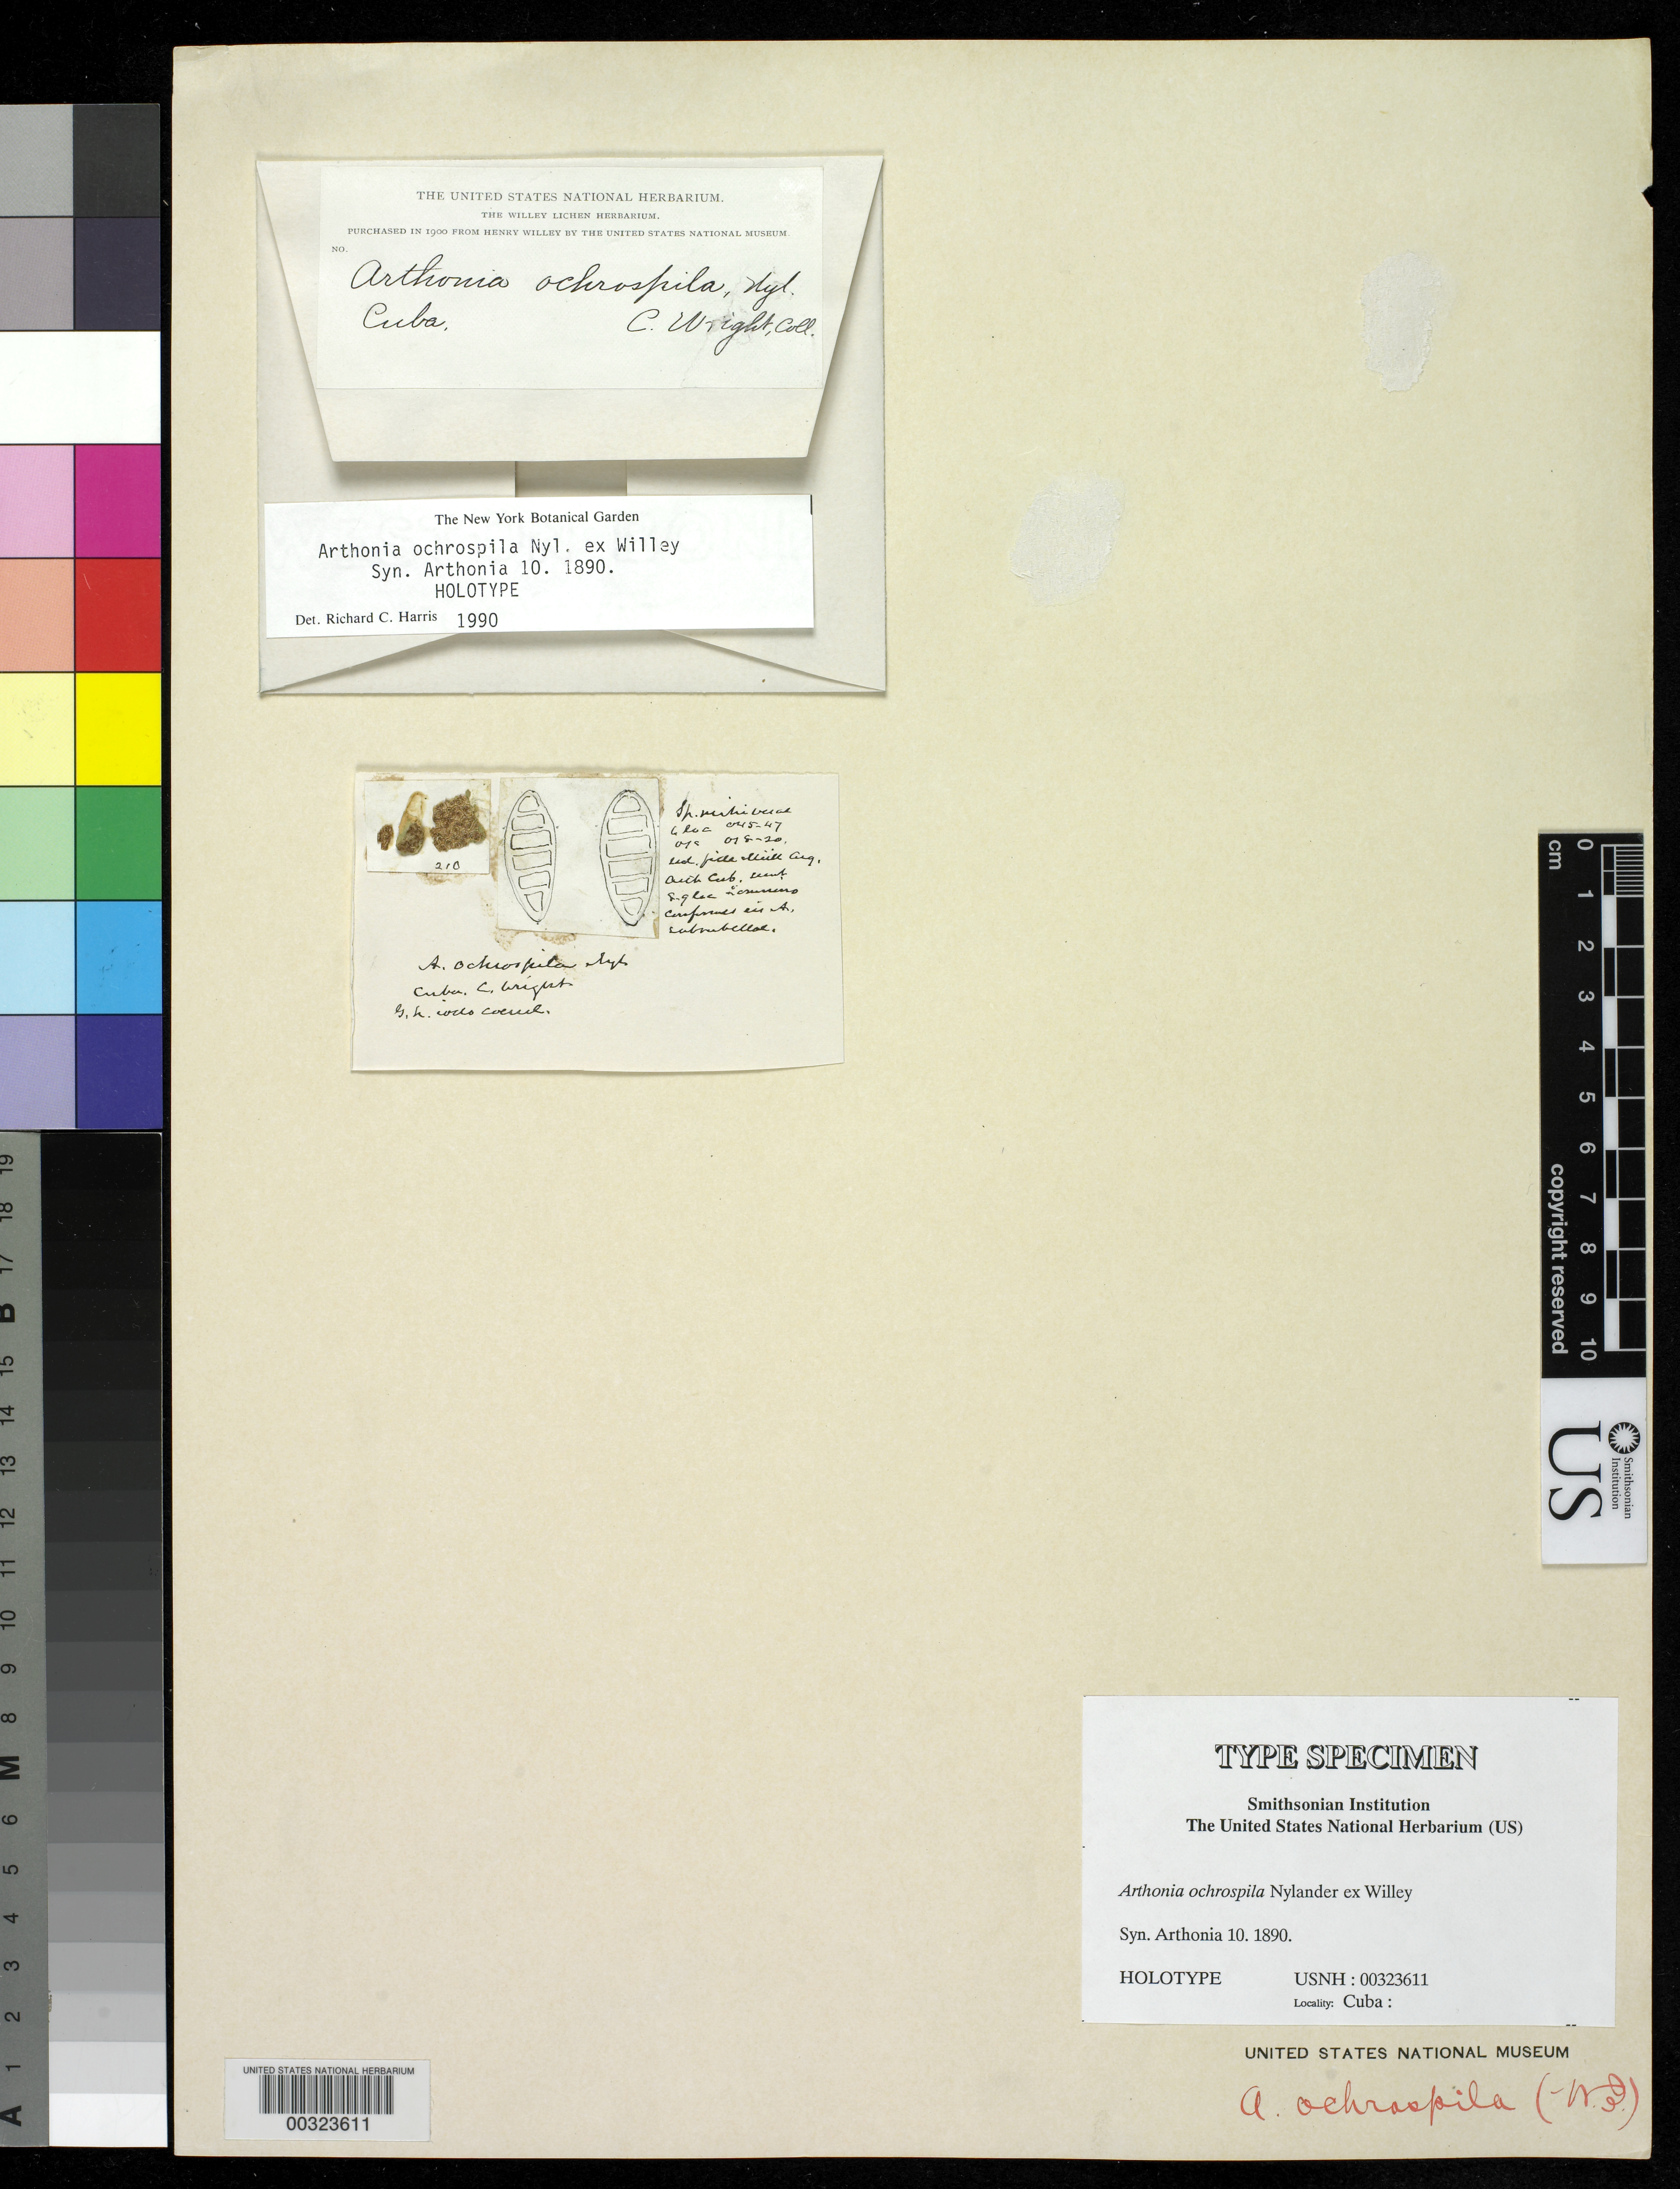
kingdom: Fungi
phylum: Ascomycota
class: Arthoniomycetes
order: Arthoniales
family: Arthoniaceae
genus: Arthonia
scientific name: Arthonia ochrospila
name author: Nyl. ex Willey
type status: Holotype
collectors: C. Wright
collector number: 210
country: Cuba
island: Greater Antilles